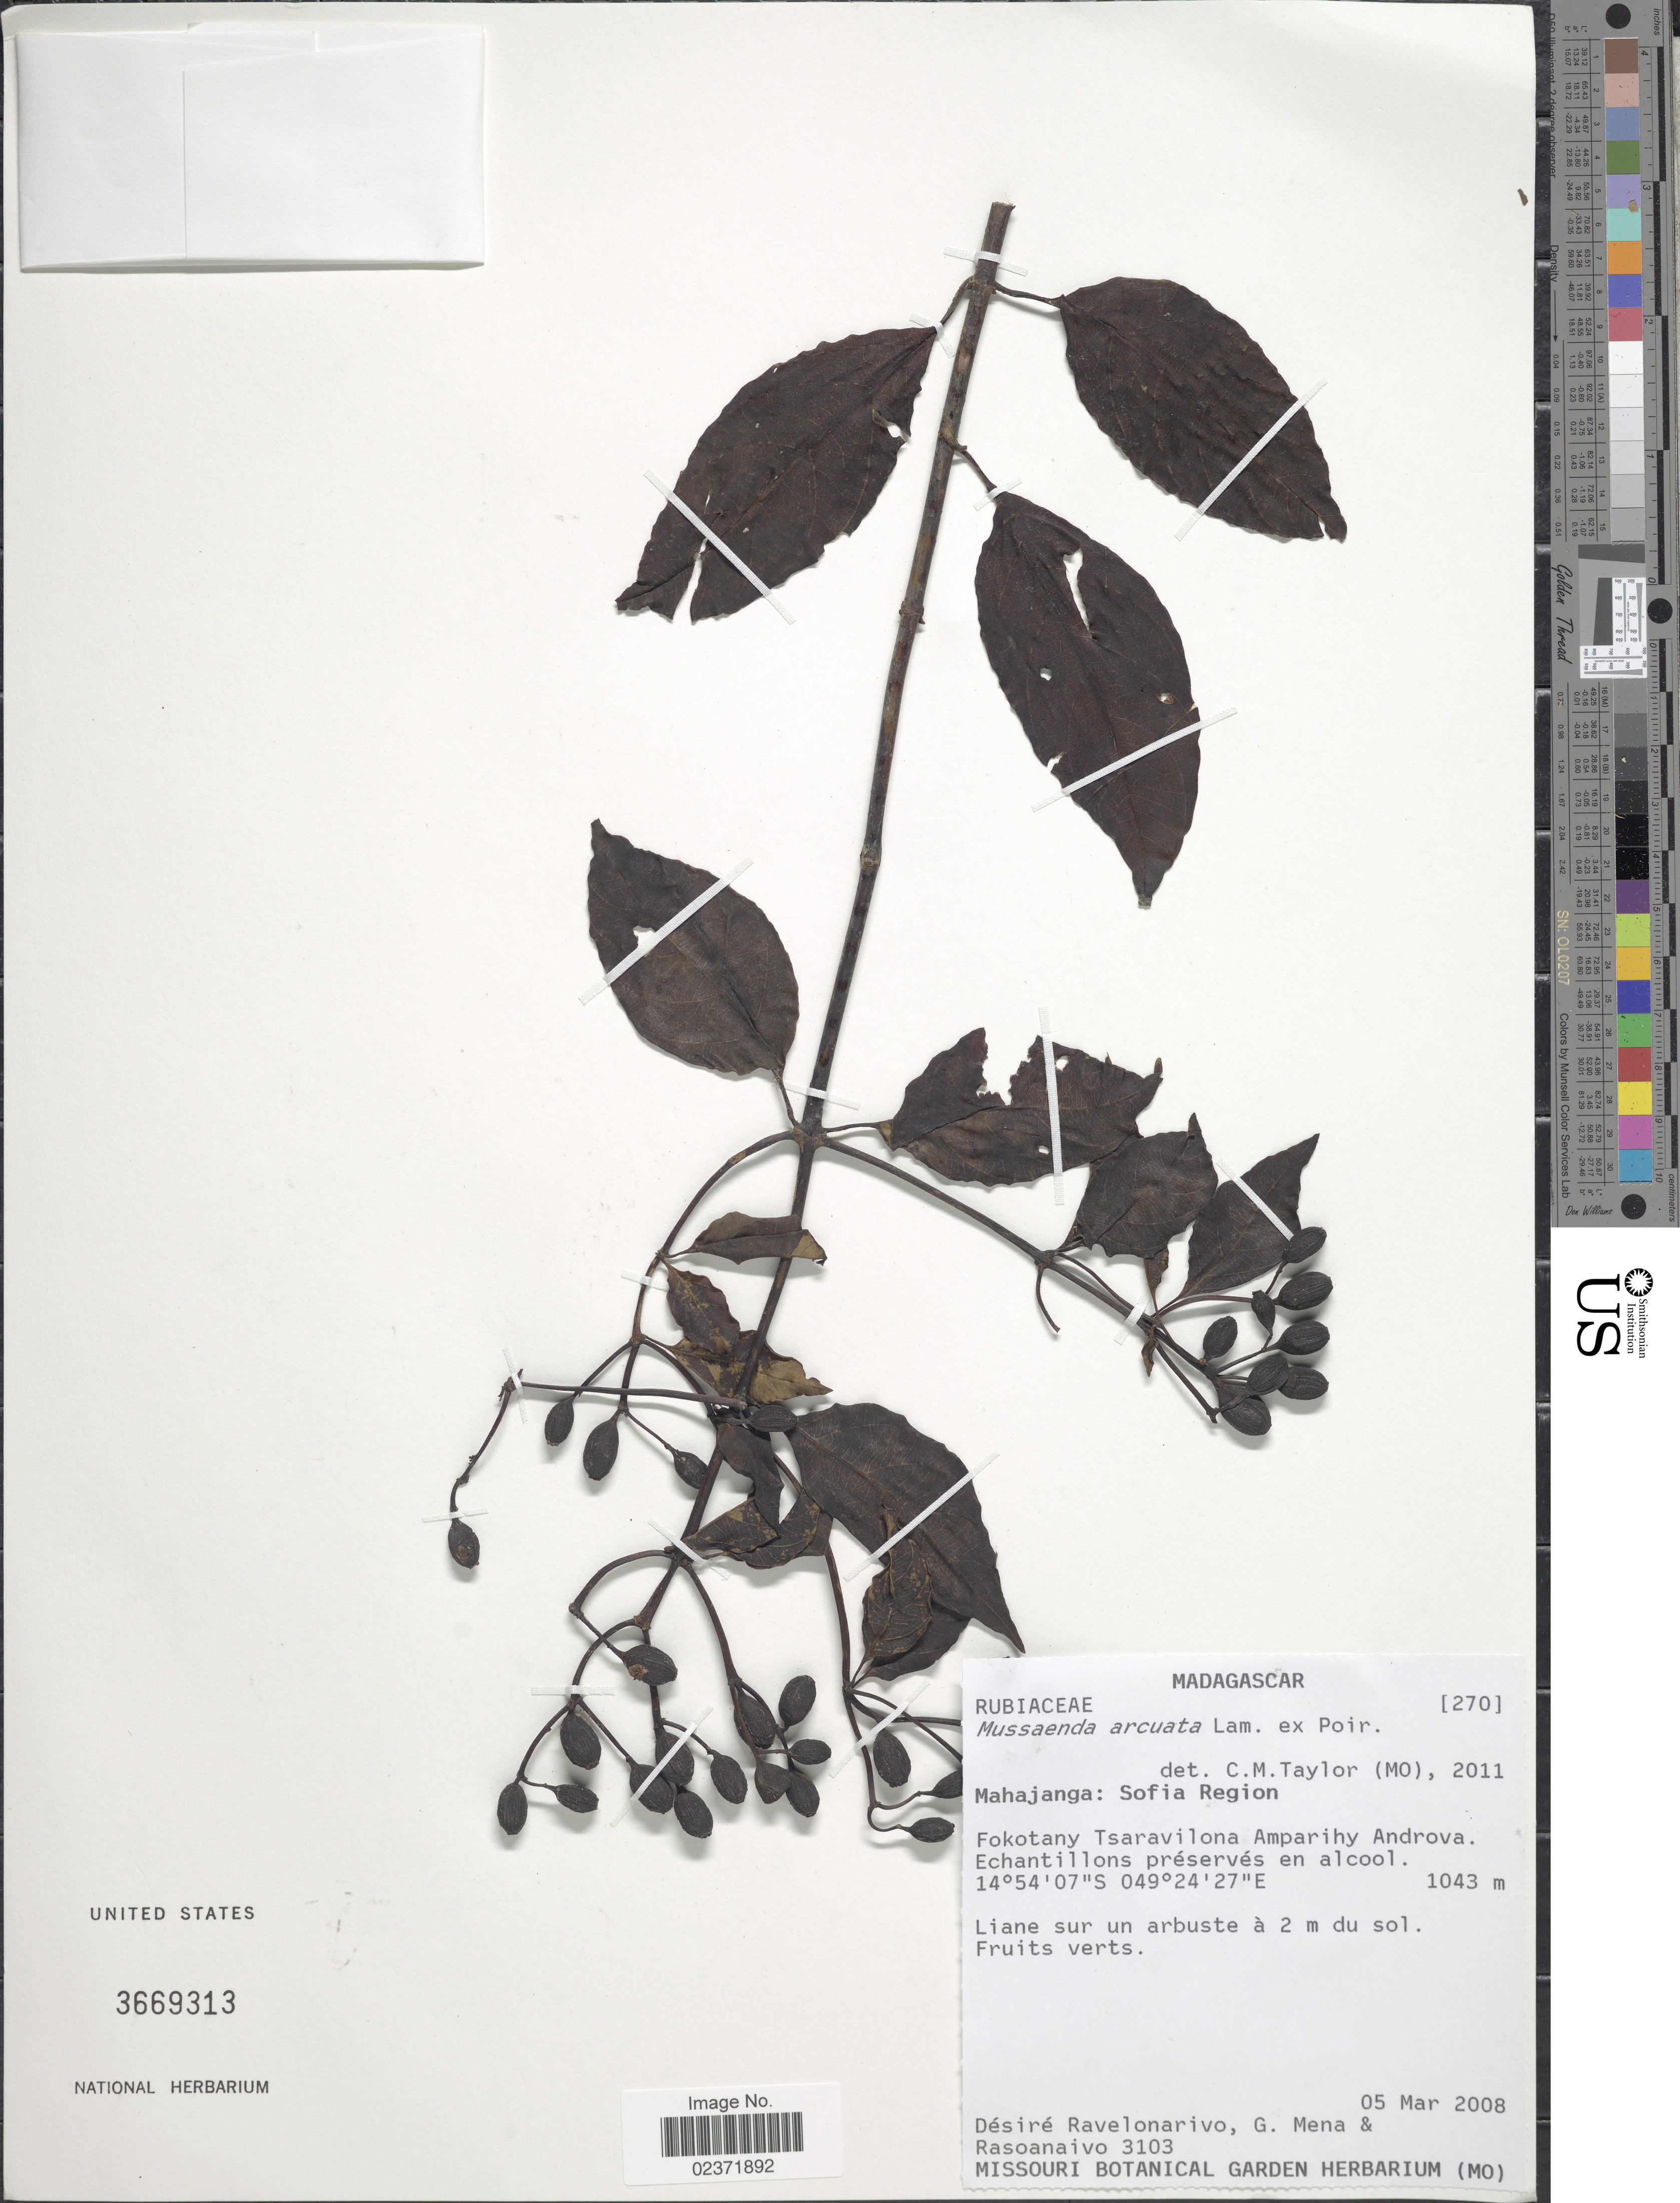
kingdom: Plantae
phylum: Tracheophyta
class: Magnoliopsida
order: Gentianales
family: Rubiaceae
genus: Mussaenda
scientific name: Mussaenda arcuata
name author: Poir.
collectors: D. Ravelonarivo, G. Mena & Rasoanaivo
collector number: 3103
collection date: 2008-03-05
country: Madagascar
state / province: Sofia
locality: Sofia Region, Fokotany Tsaravilona Amparihy Androva. Echantillons preserves en alcool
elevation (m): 1043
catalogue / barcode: US 3669313